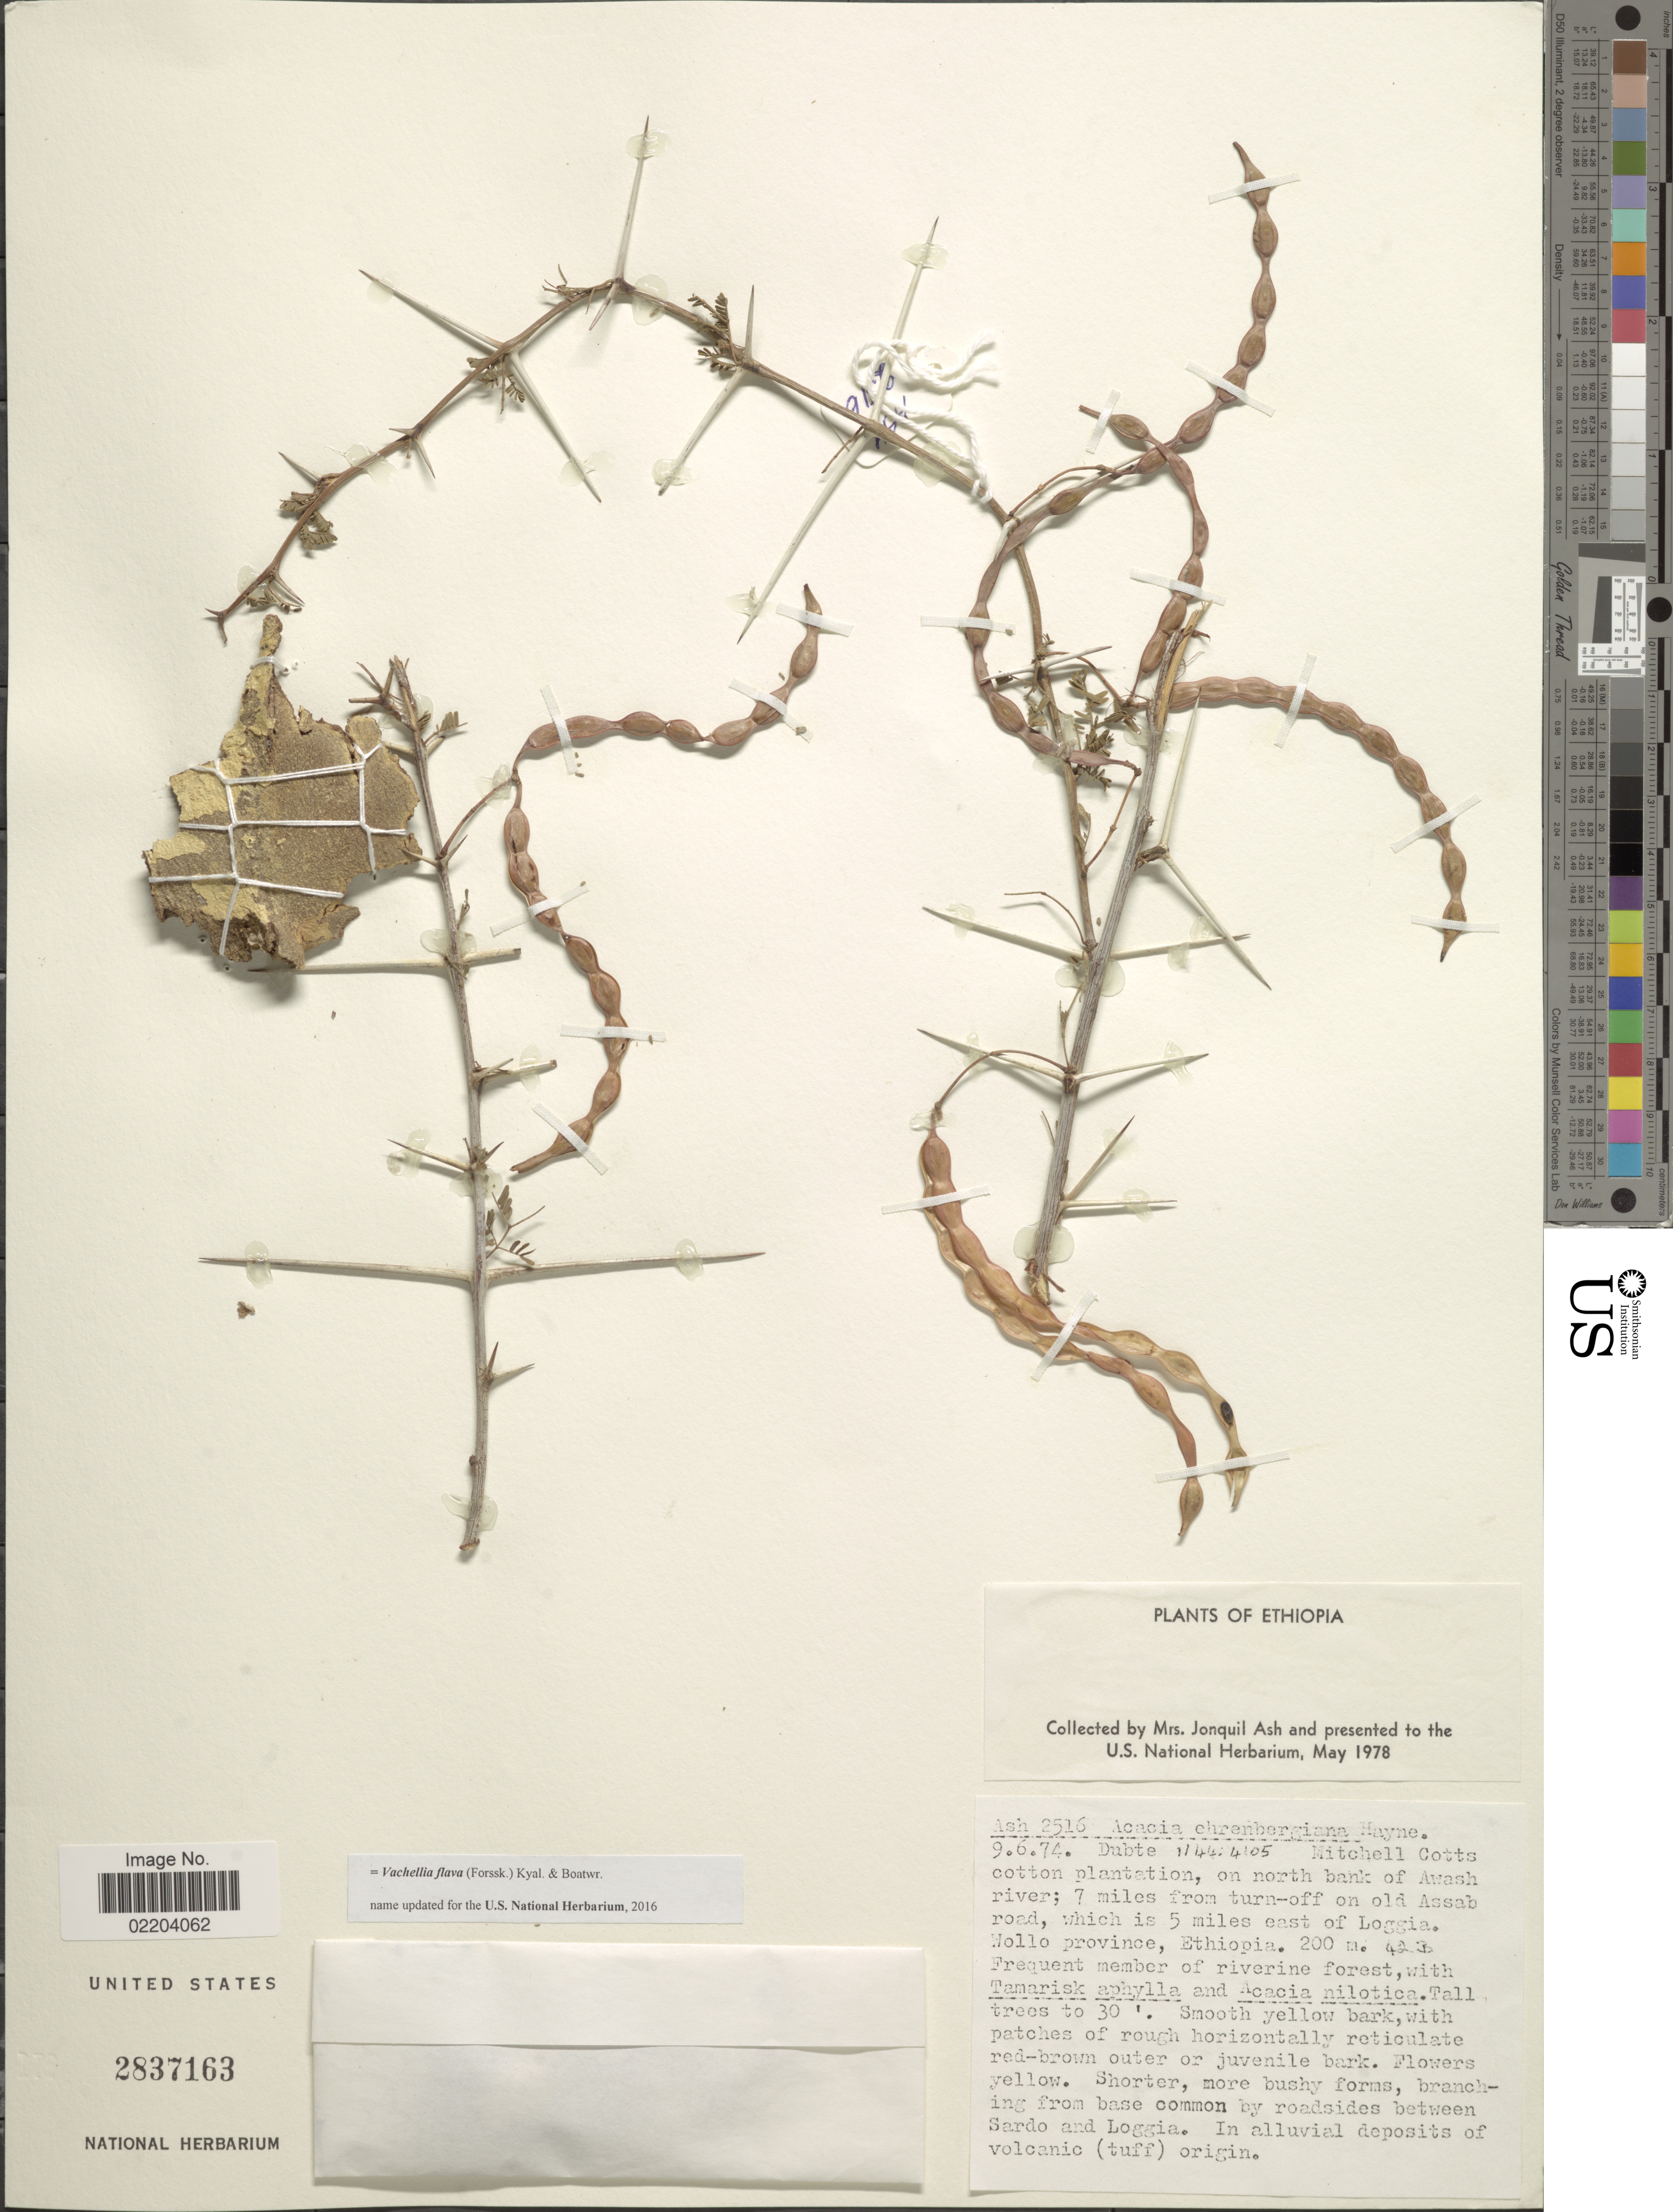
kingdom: Plantae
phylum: Tracheophyta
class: Magnoliopsida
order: Fabales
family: Fabaceae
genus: Vachellia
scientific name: Vachellia flava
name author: (Forssk.) Kyal. & Boatwr.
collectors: J. Ash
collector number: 2516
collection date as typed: Transcribed d/m/y: 9/6/74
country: Ethiopia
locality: Dubte 1144:4105. Mitchell Cotts cotton plantation, on north bank of Awash river; 7 miles from turn-off on old Assab road, which is 5 miles east of Loggia. Wollo province, Ethiopia.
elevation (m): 200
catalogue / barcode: US 2837163